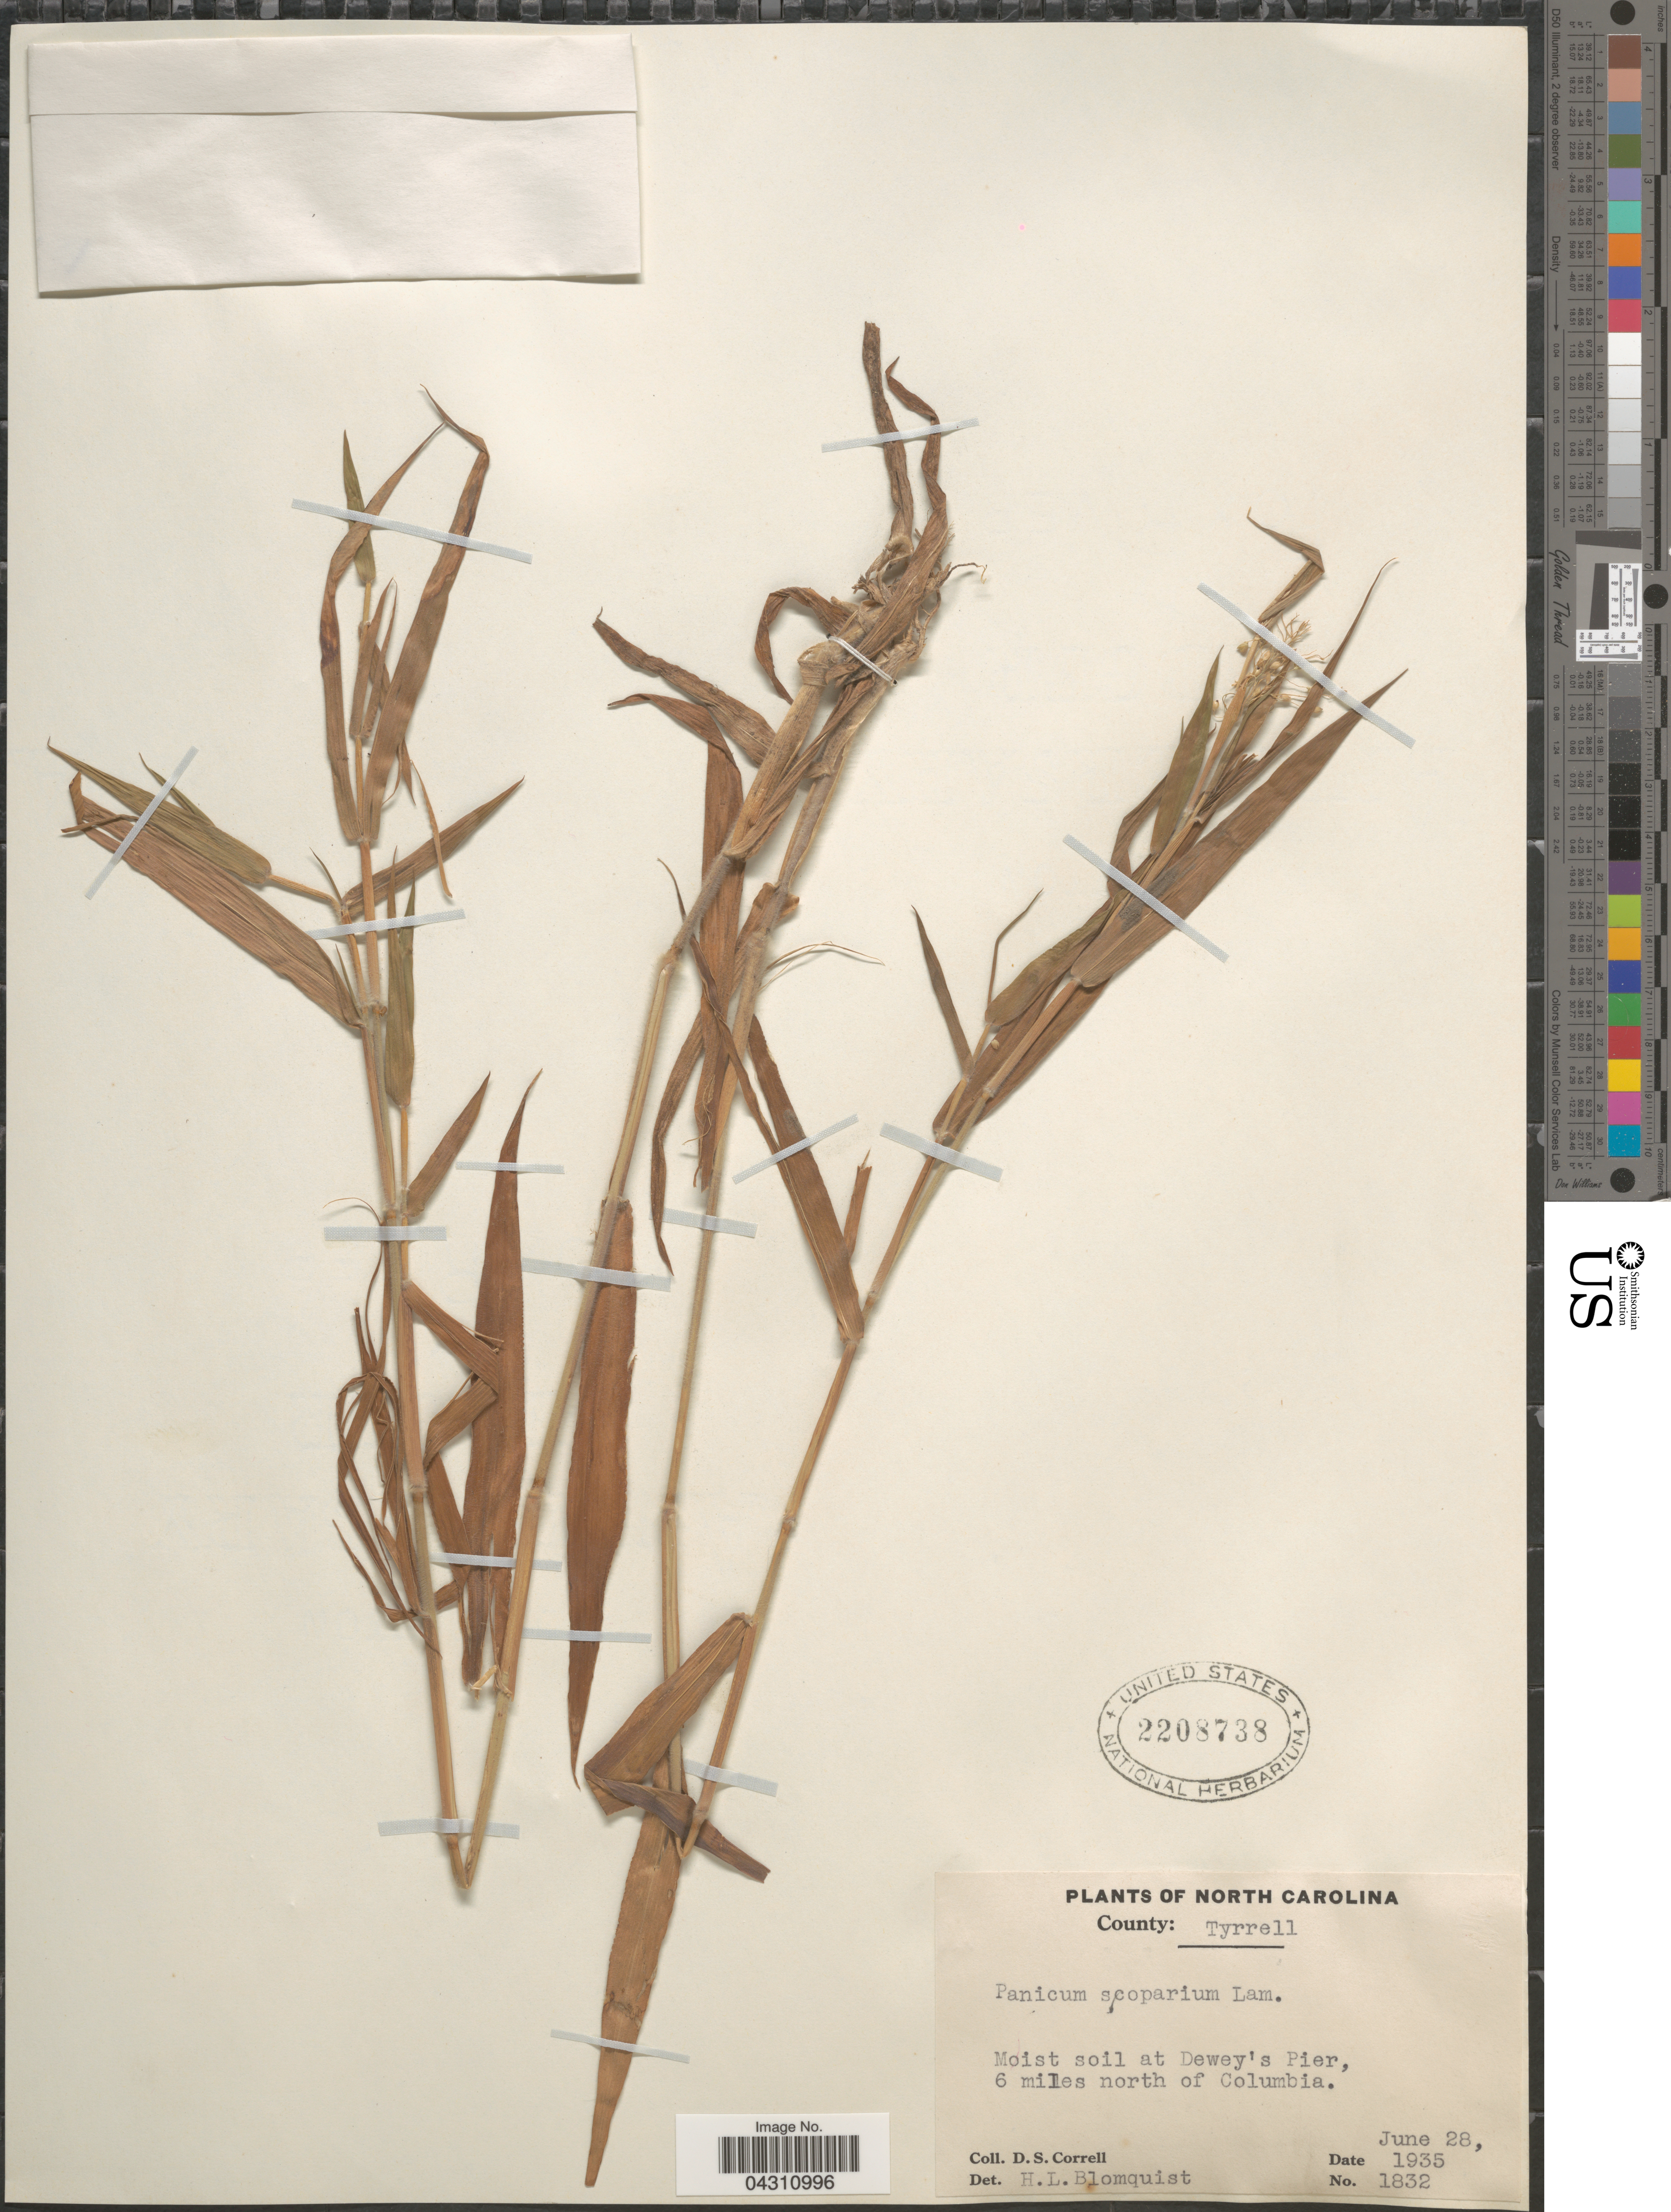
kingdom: Plantae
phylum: Tracheophyta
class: Liliopsida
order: Poales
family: Poaceae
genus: Dichanthelium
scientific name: Dichanthelium scoparium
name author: (Lam.) Gould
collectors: D. S. Correll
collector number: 1832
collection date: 1935-06-28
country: United States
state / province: North Carolina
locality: County: Tyrrell. Moist soil at Dewey's Pier, 6 miles north of Columbia.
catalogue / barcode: US 2208738